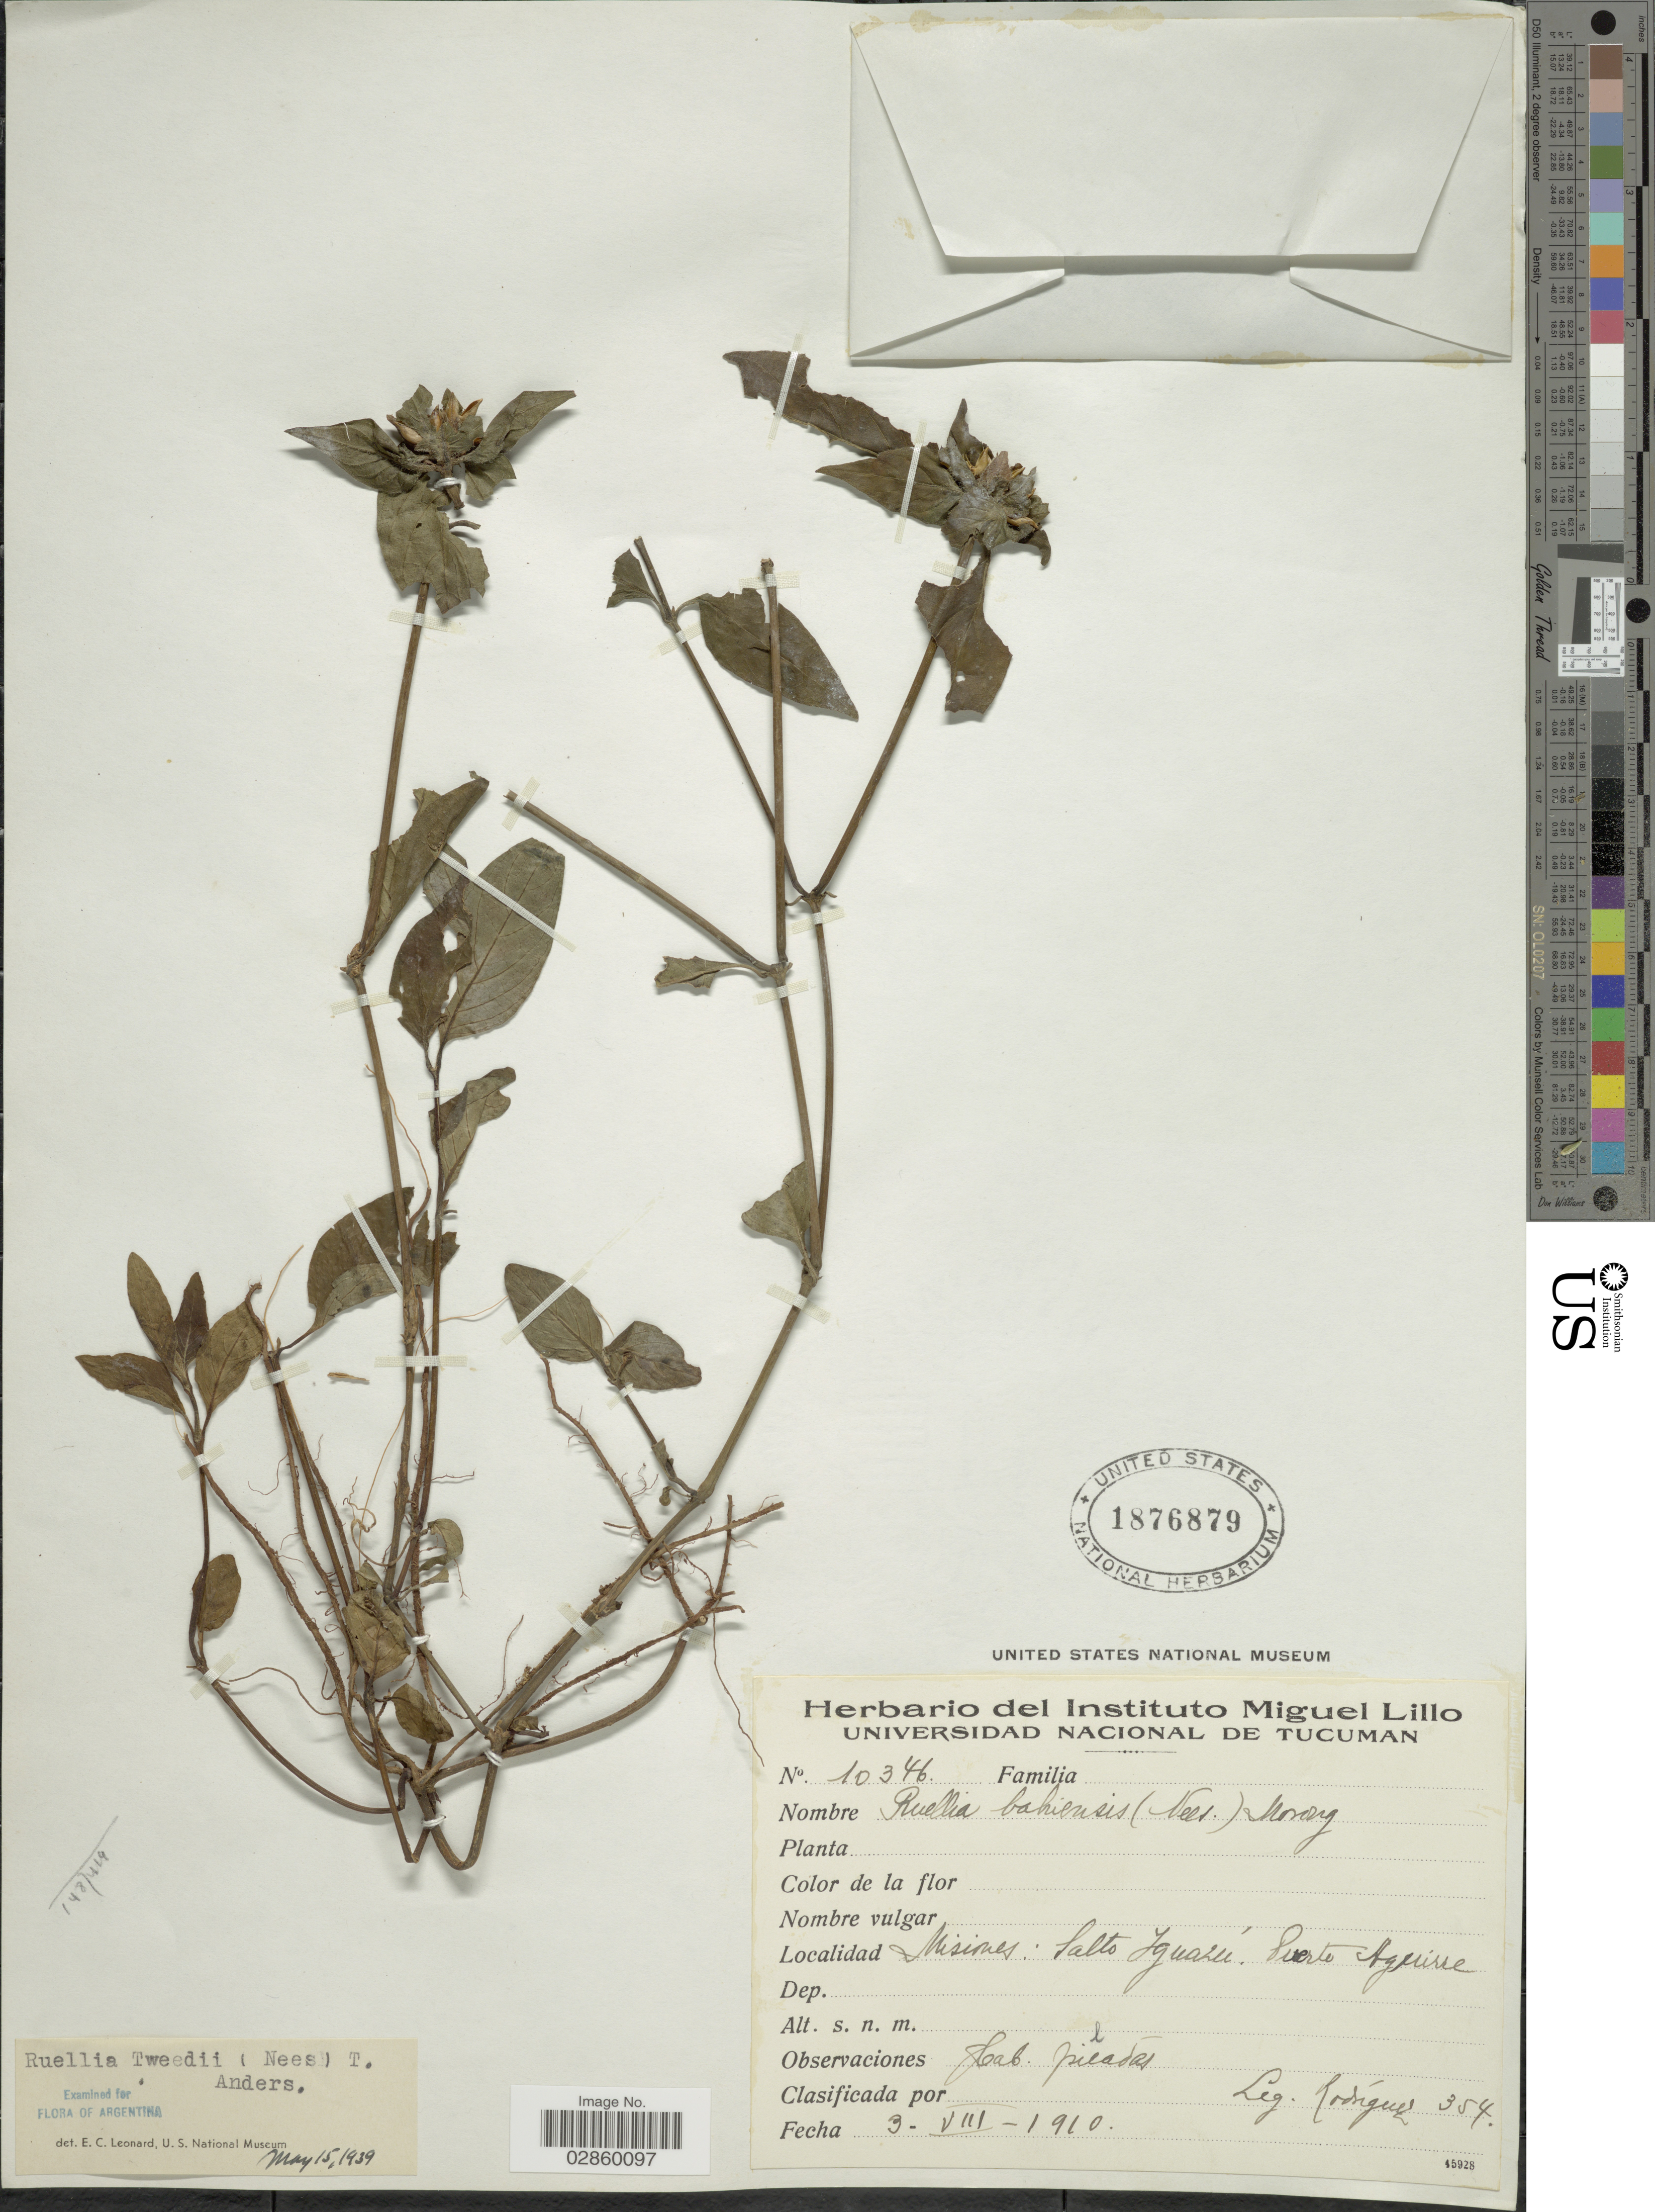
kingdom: Plantae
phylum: Tracheophyta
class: Magnoliopsida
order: Lamiales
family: Acanthaceae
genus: Ruellia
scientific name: Ruellia erythropus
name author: (Nees) Lindau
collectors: Rodriguez, --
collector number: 354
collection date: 1910-08-03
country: Argentina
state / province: Misiones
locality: Salto Iguazú, Puerto Aguirre.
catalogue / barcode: US 1876879